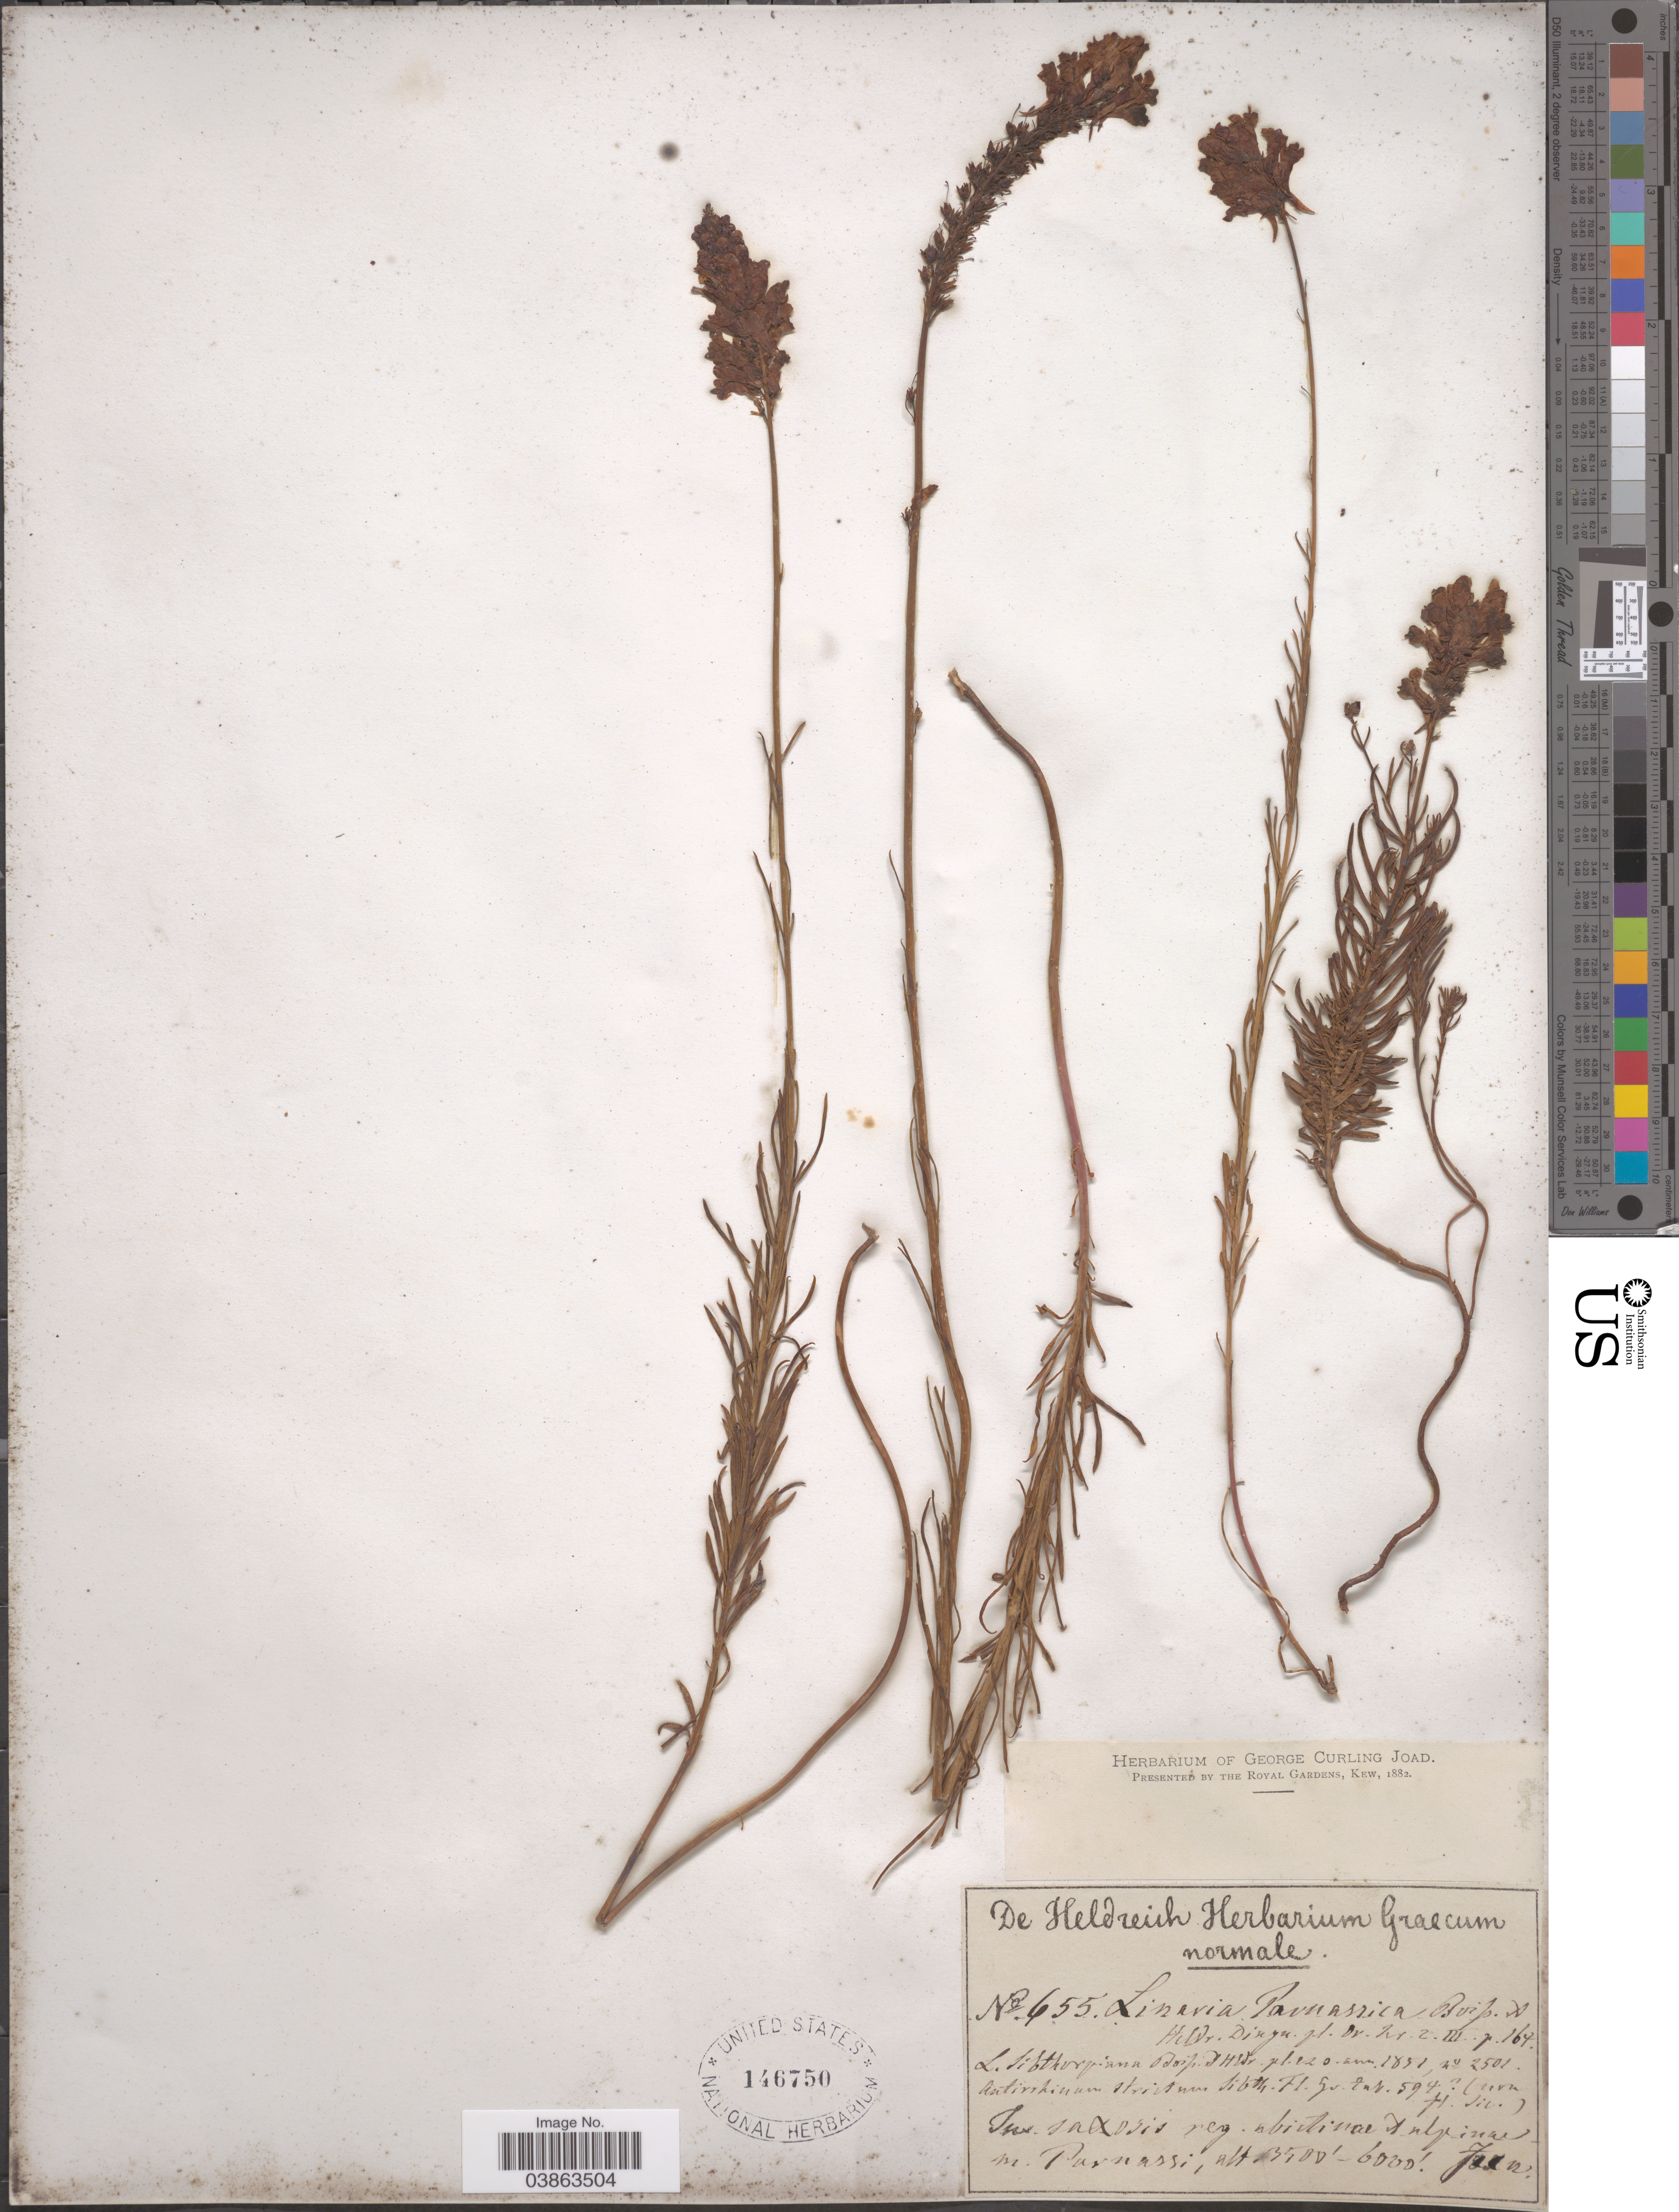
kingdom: Plantae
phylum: Tracheophyta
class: Magnoliopsida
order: Lamiales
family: Plantaginaceae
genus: Linaria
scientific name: Linaria parnassica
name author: Boiss. & Heldr.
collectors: ex herb. De Heldreich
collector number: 655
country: Greece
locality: In saxosis reg. ubitinae S. alpinae m. Parnassi.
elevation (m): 1067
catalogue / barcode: US 146750